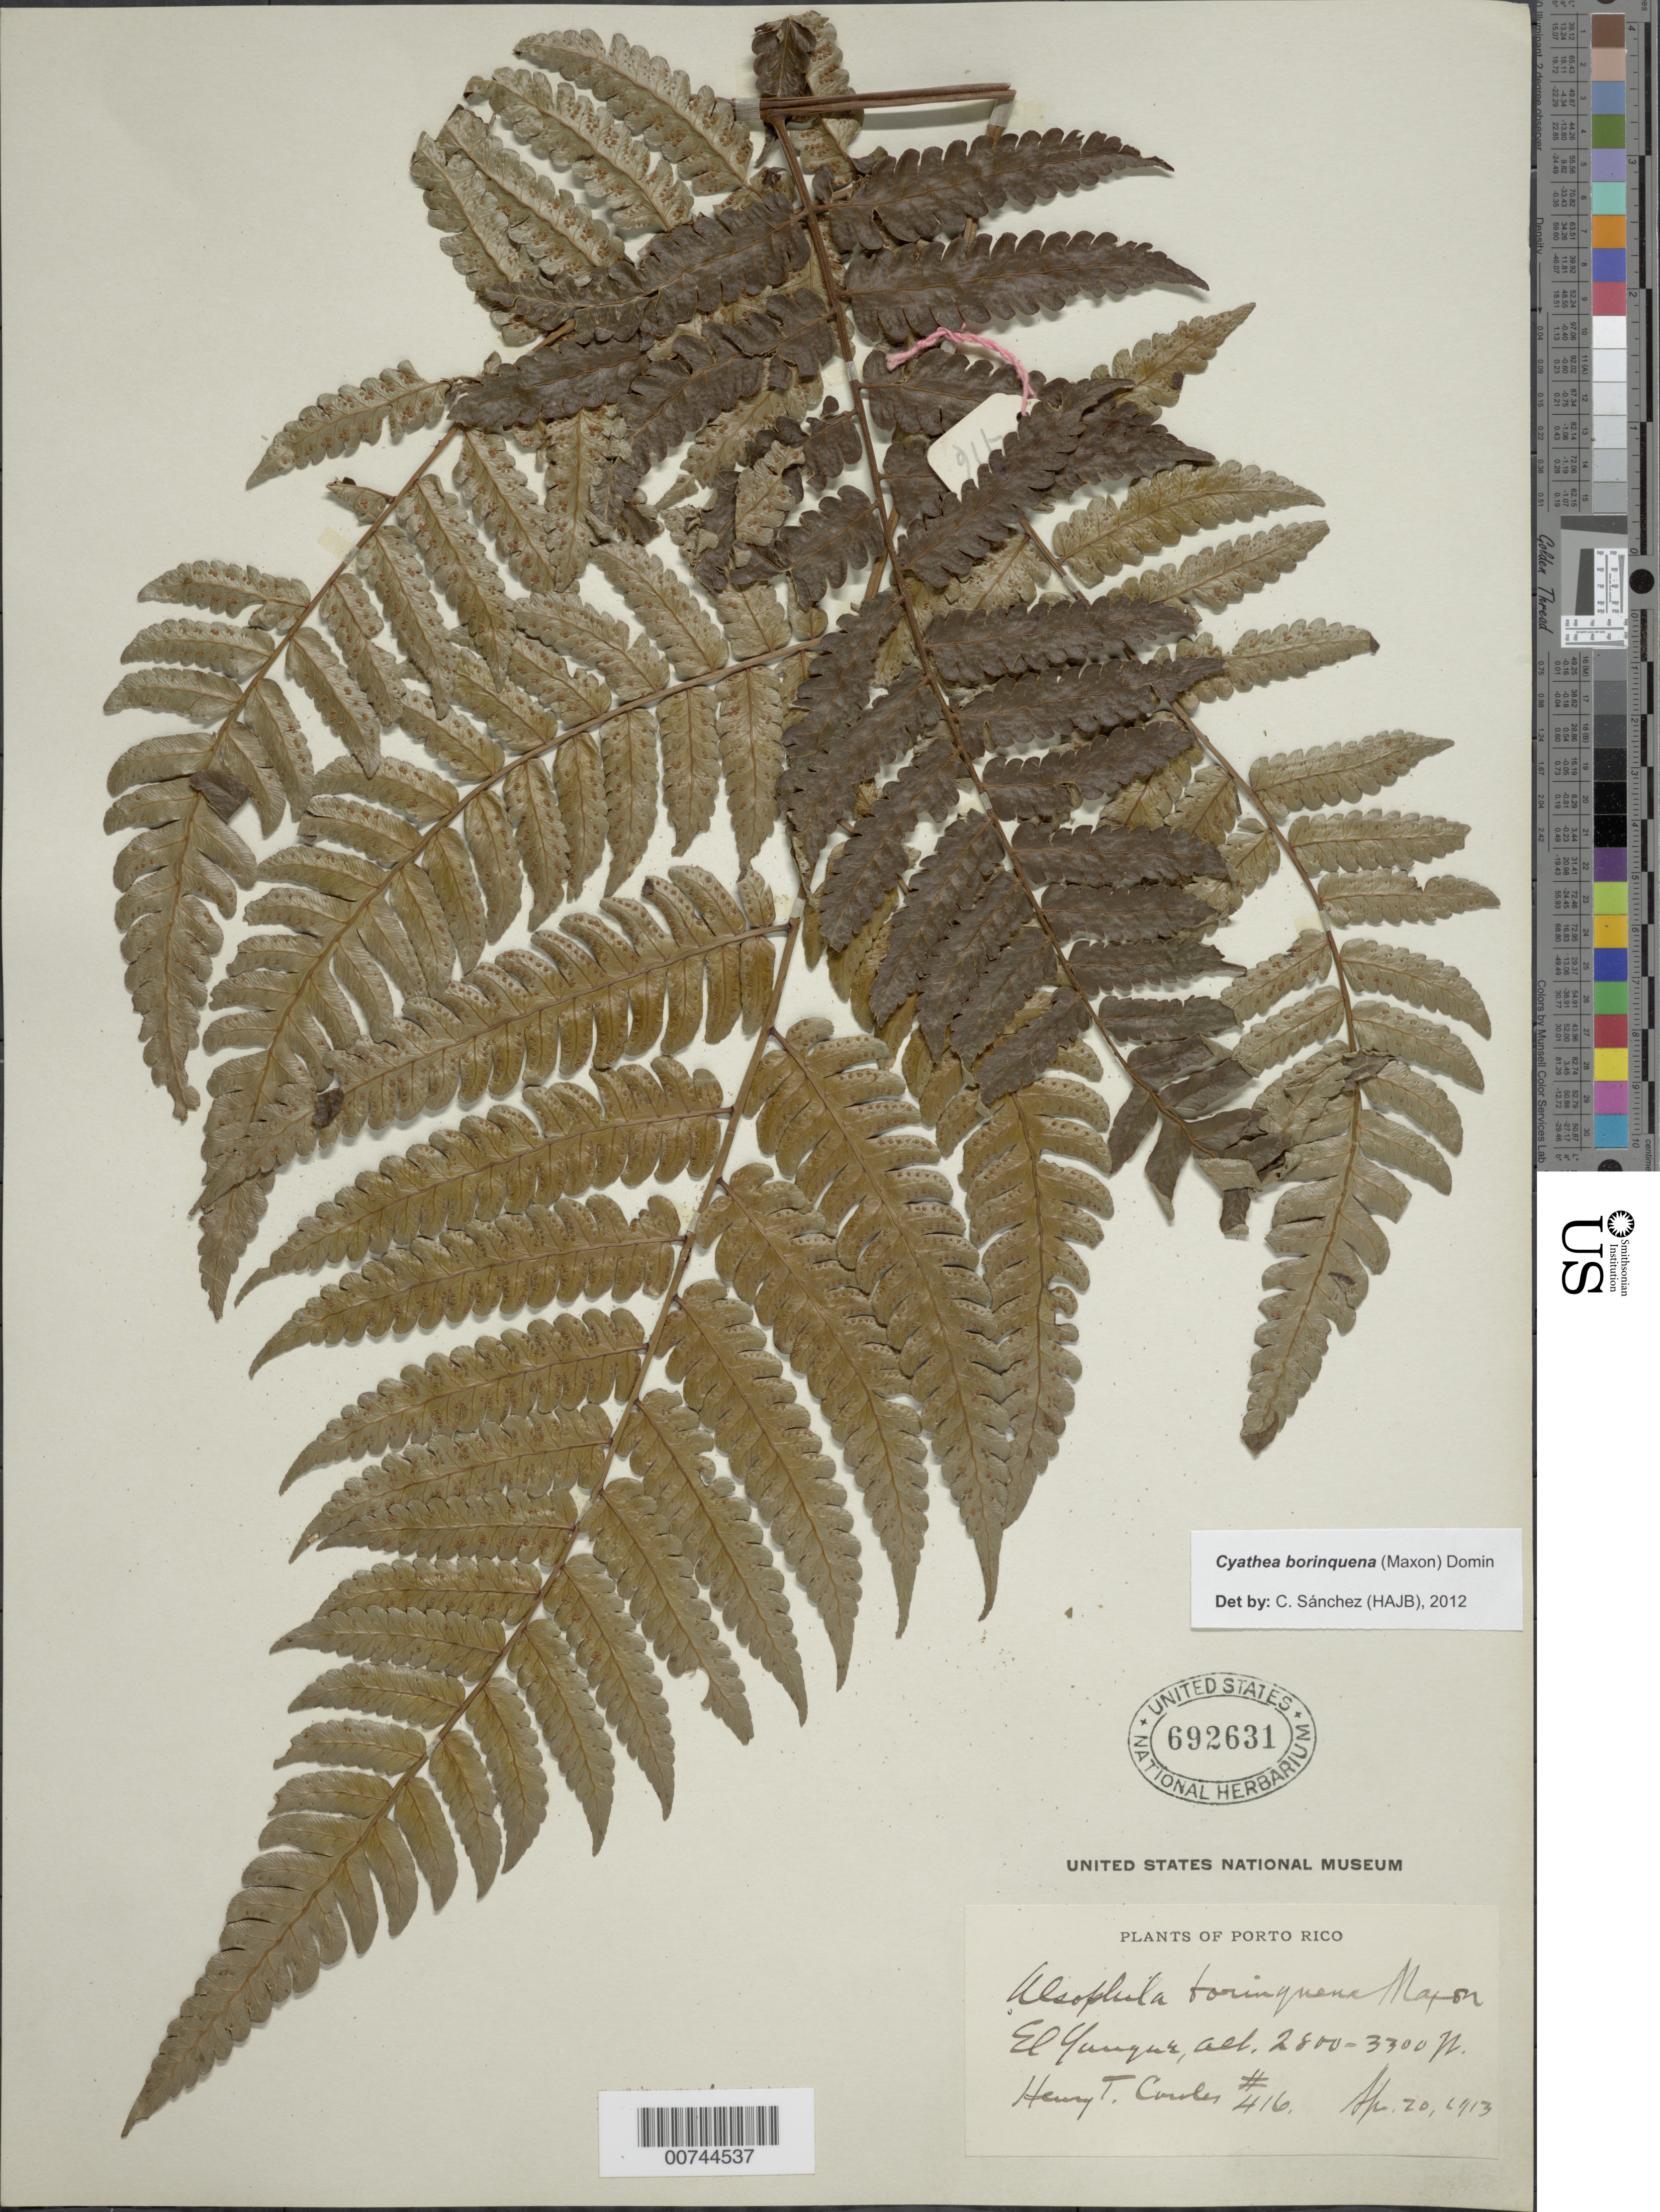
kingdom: Plantae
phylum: Tracheophyta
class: Polypodiopsida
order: Cyatheales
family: Cyatheaceae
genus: Cyathea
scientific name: Cyathea borinquena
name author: (Maxon) Domin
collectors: H. Coroles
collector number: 416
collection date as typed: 20 Apr 1913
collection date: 1913-04-20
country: Puerto Rico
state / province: Río Grande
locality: El Yunque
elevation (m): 853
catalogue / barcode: US 692631